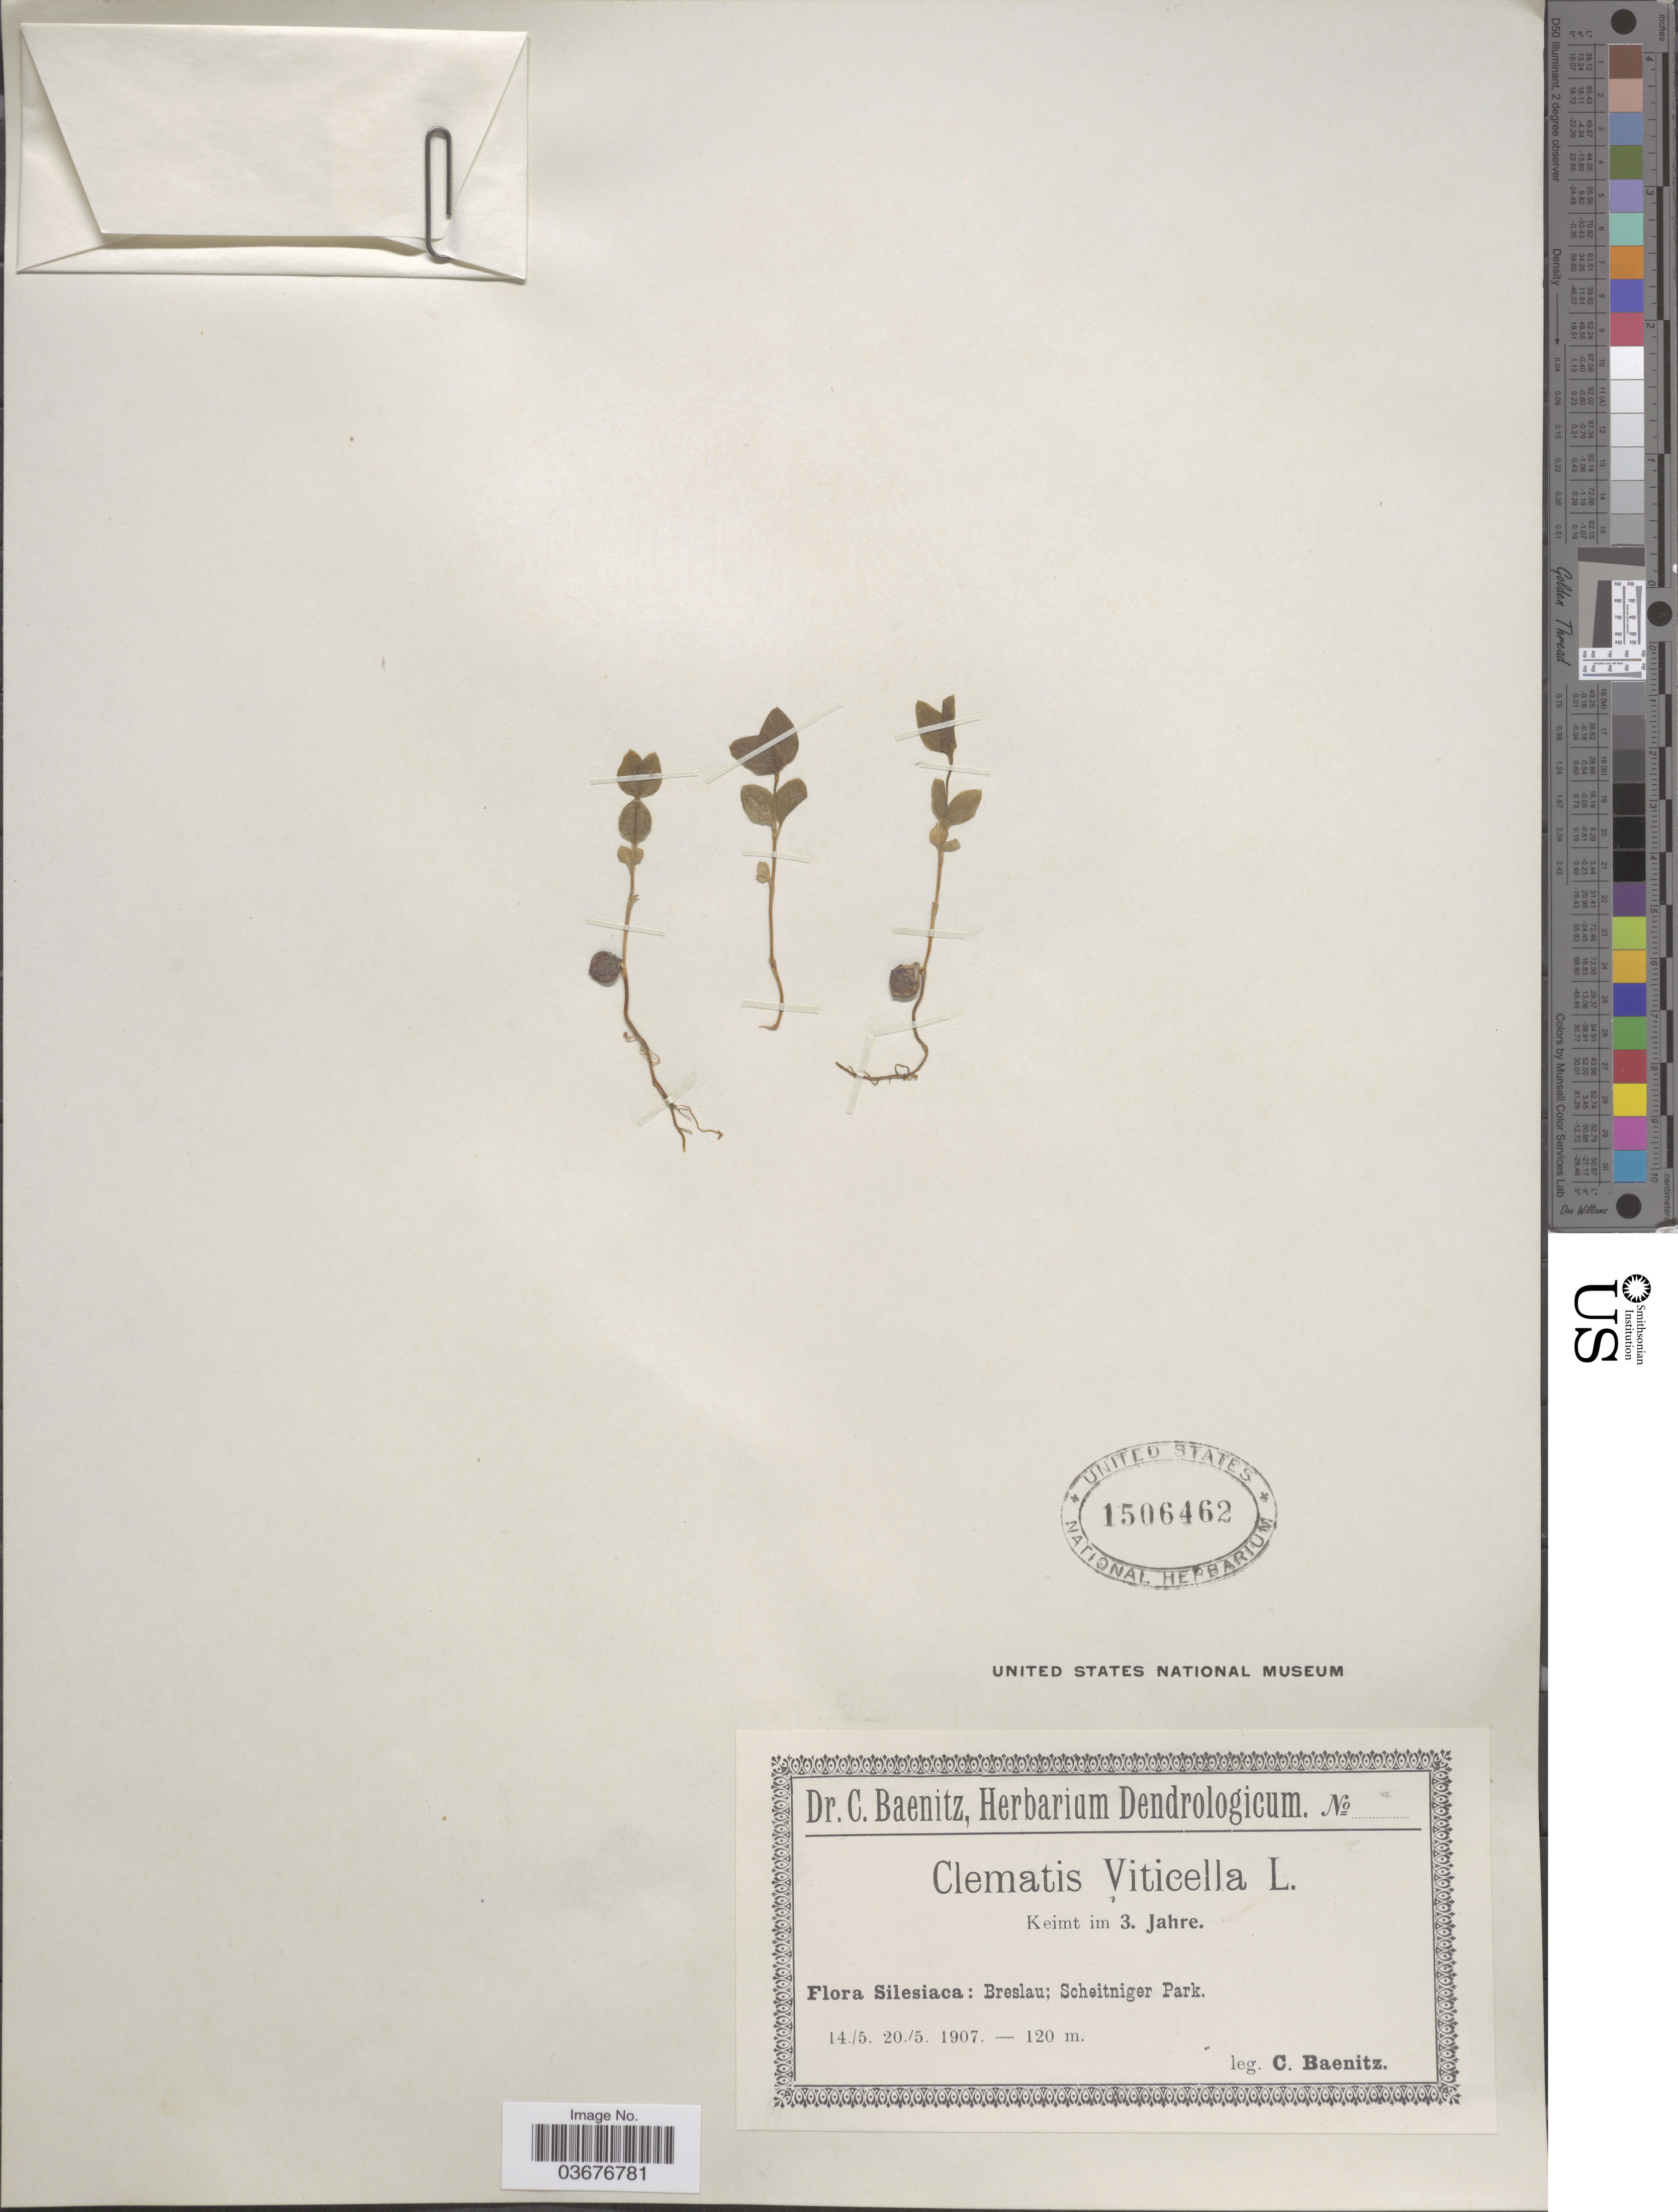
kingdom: Plantae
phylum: Tracheophyta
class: Magnoliopsida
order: Ranunculales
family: Ranunculaceae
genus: Clematis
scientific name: Clematis viticella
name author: L.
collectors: C. G. Baenitz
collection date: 1907-05-14/1907-05-20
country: Poland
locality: Silesiaca: Breslau; Scheitniger Park.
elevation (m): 120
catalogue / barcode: US 1506462